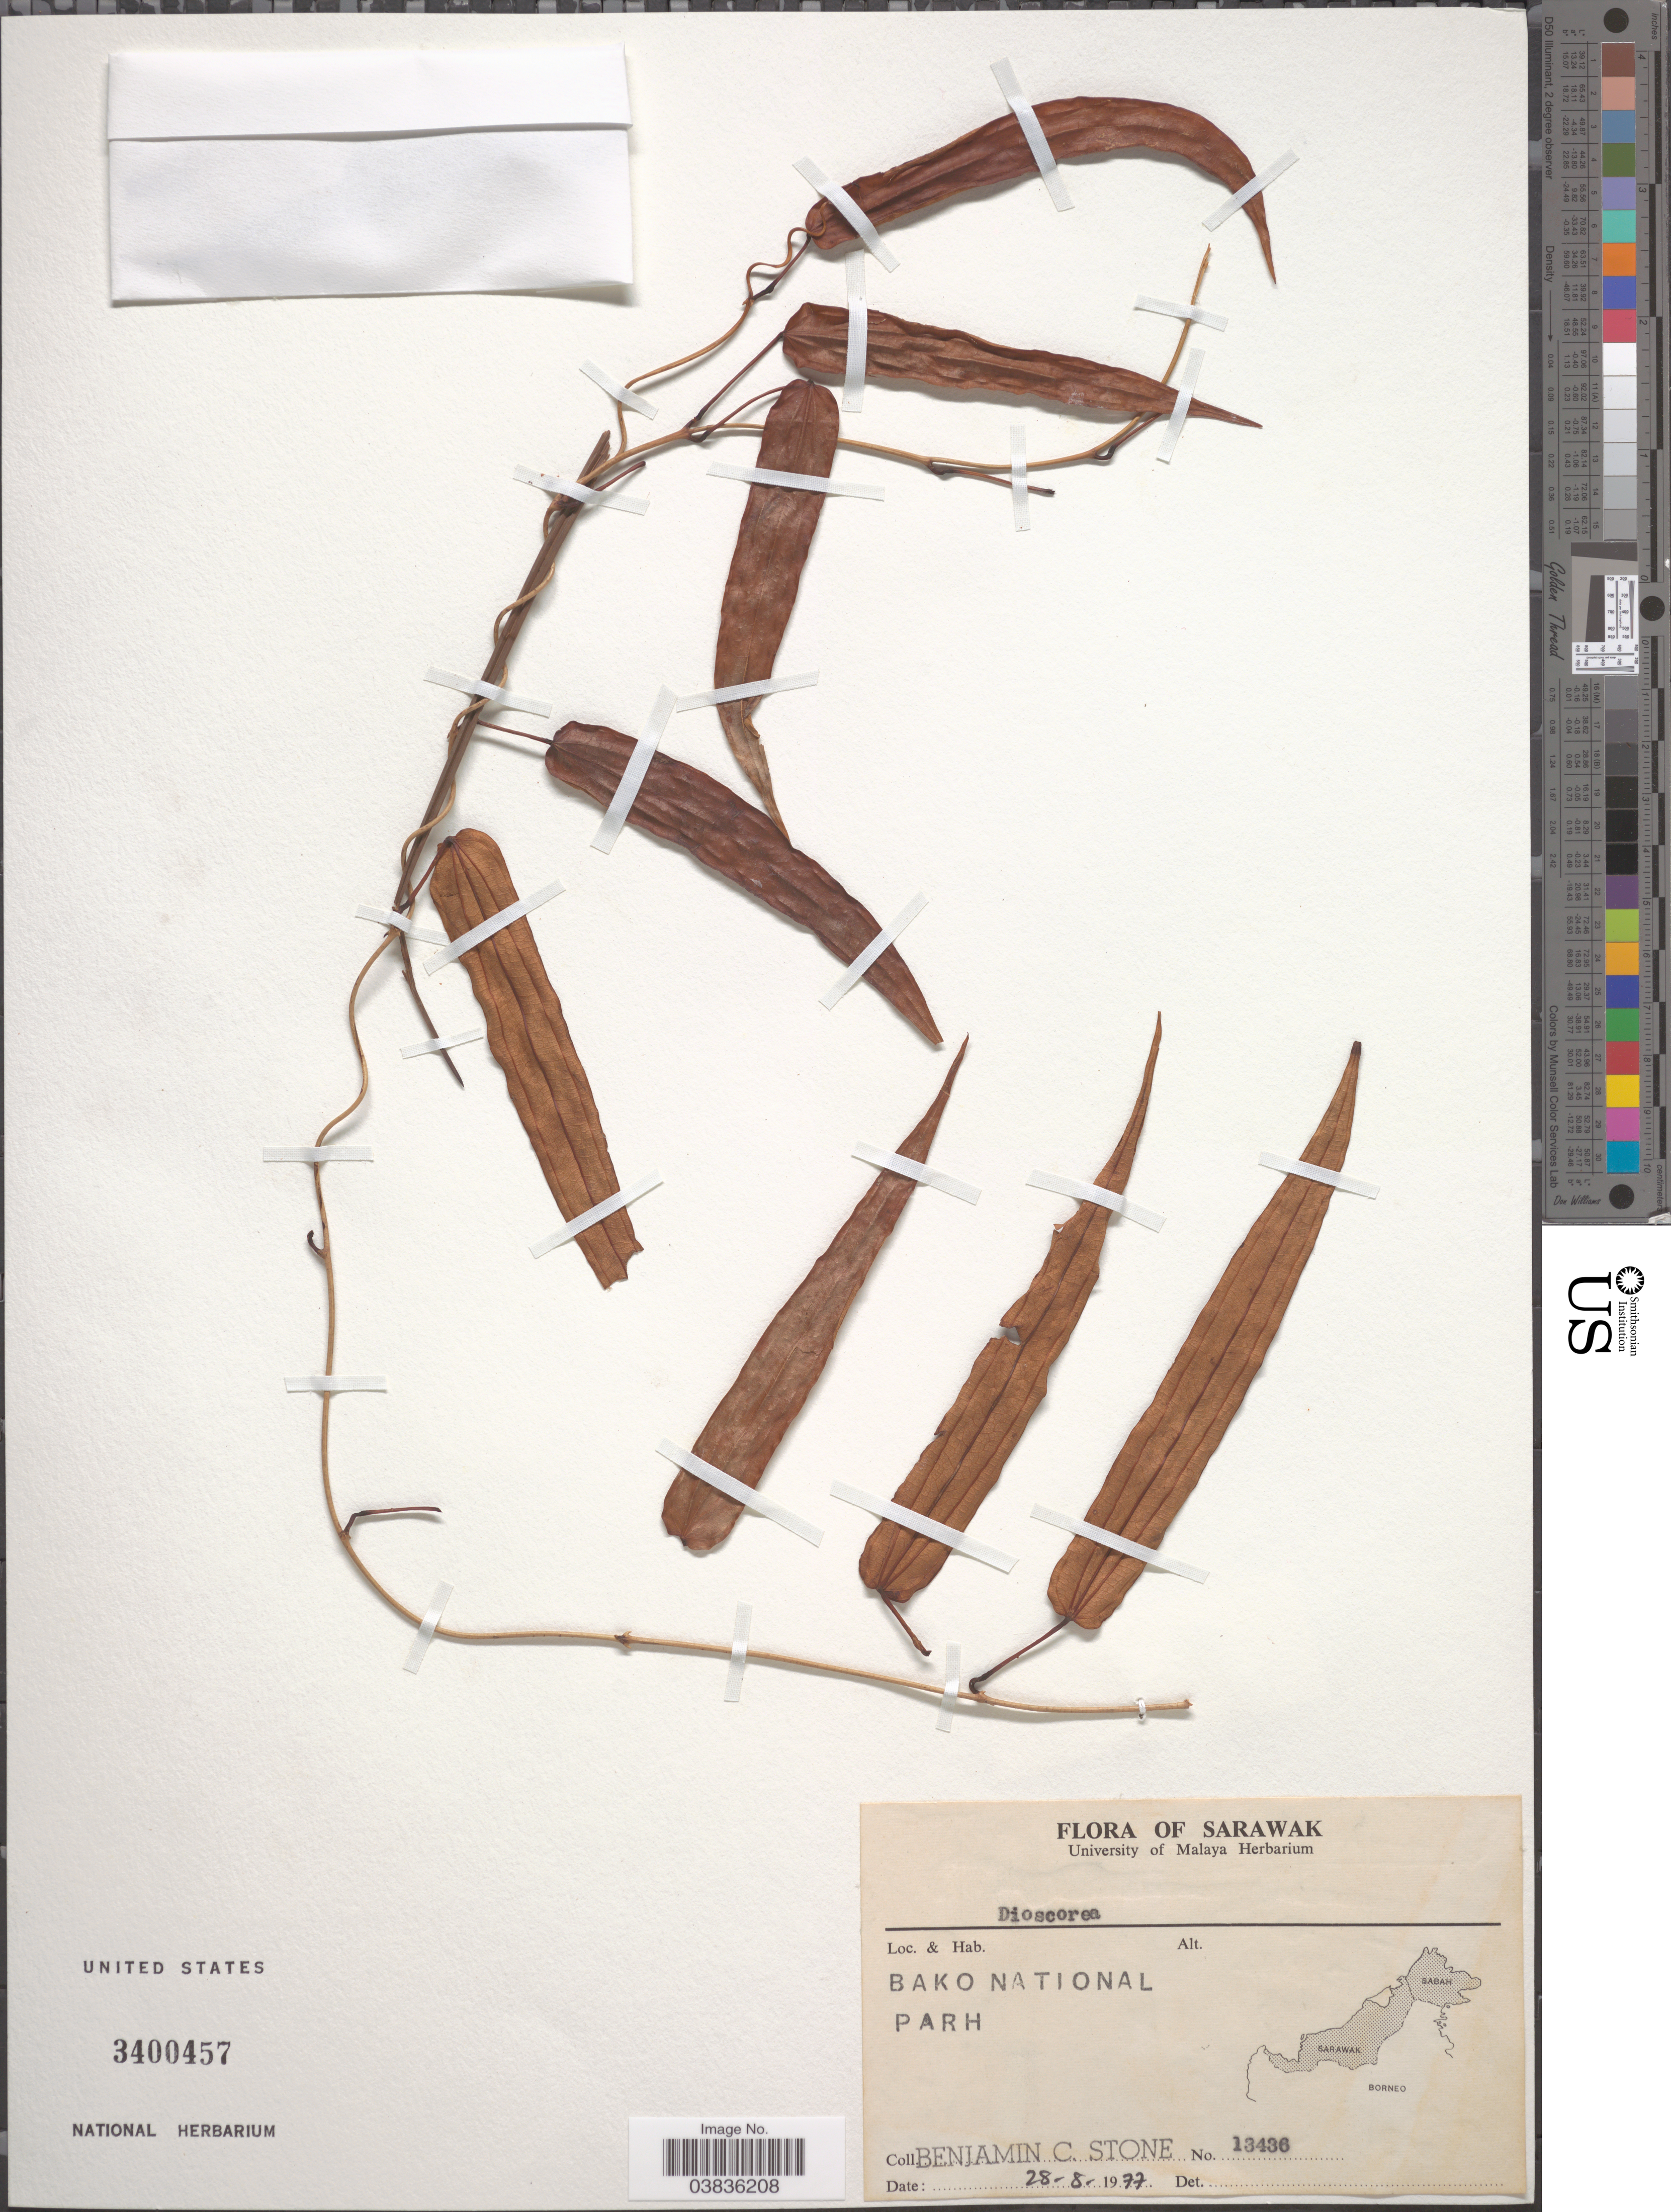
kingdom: Plantae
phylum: Tracheophyta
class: Liliopsida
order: Dioscoreales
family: Dioscoreaceae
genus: Dioscorea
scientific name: Dioscorea sp.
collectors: B. C. Stone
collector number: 13436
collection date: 1977-08-28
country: Malaysia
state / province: Sarawak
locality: Bako National Parh.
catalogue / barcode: US 3400457